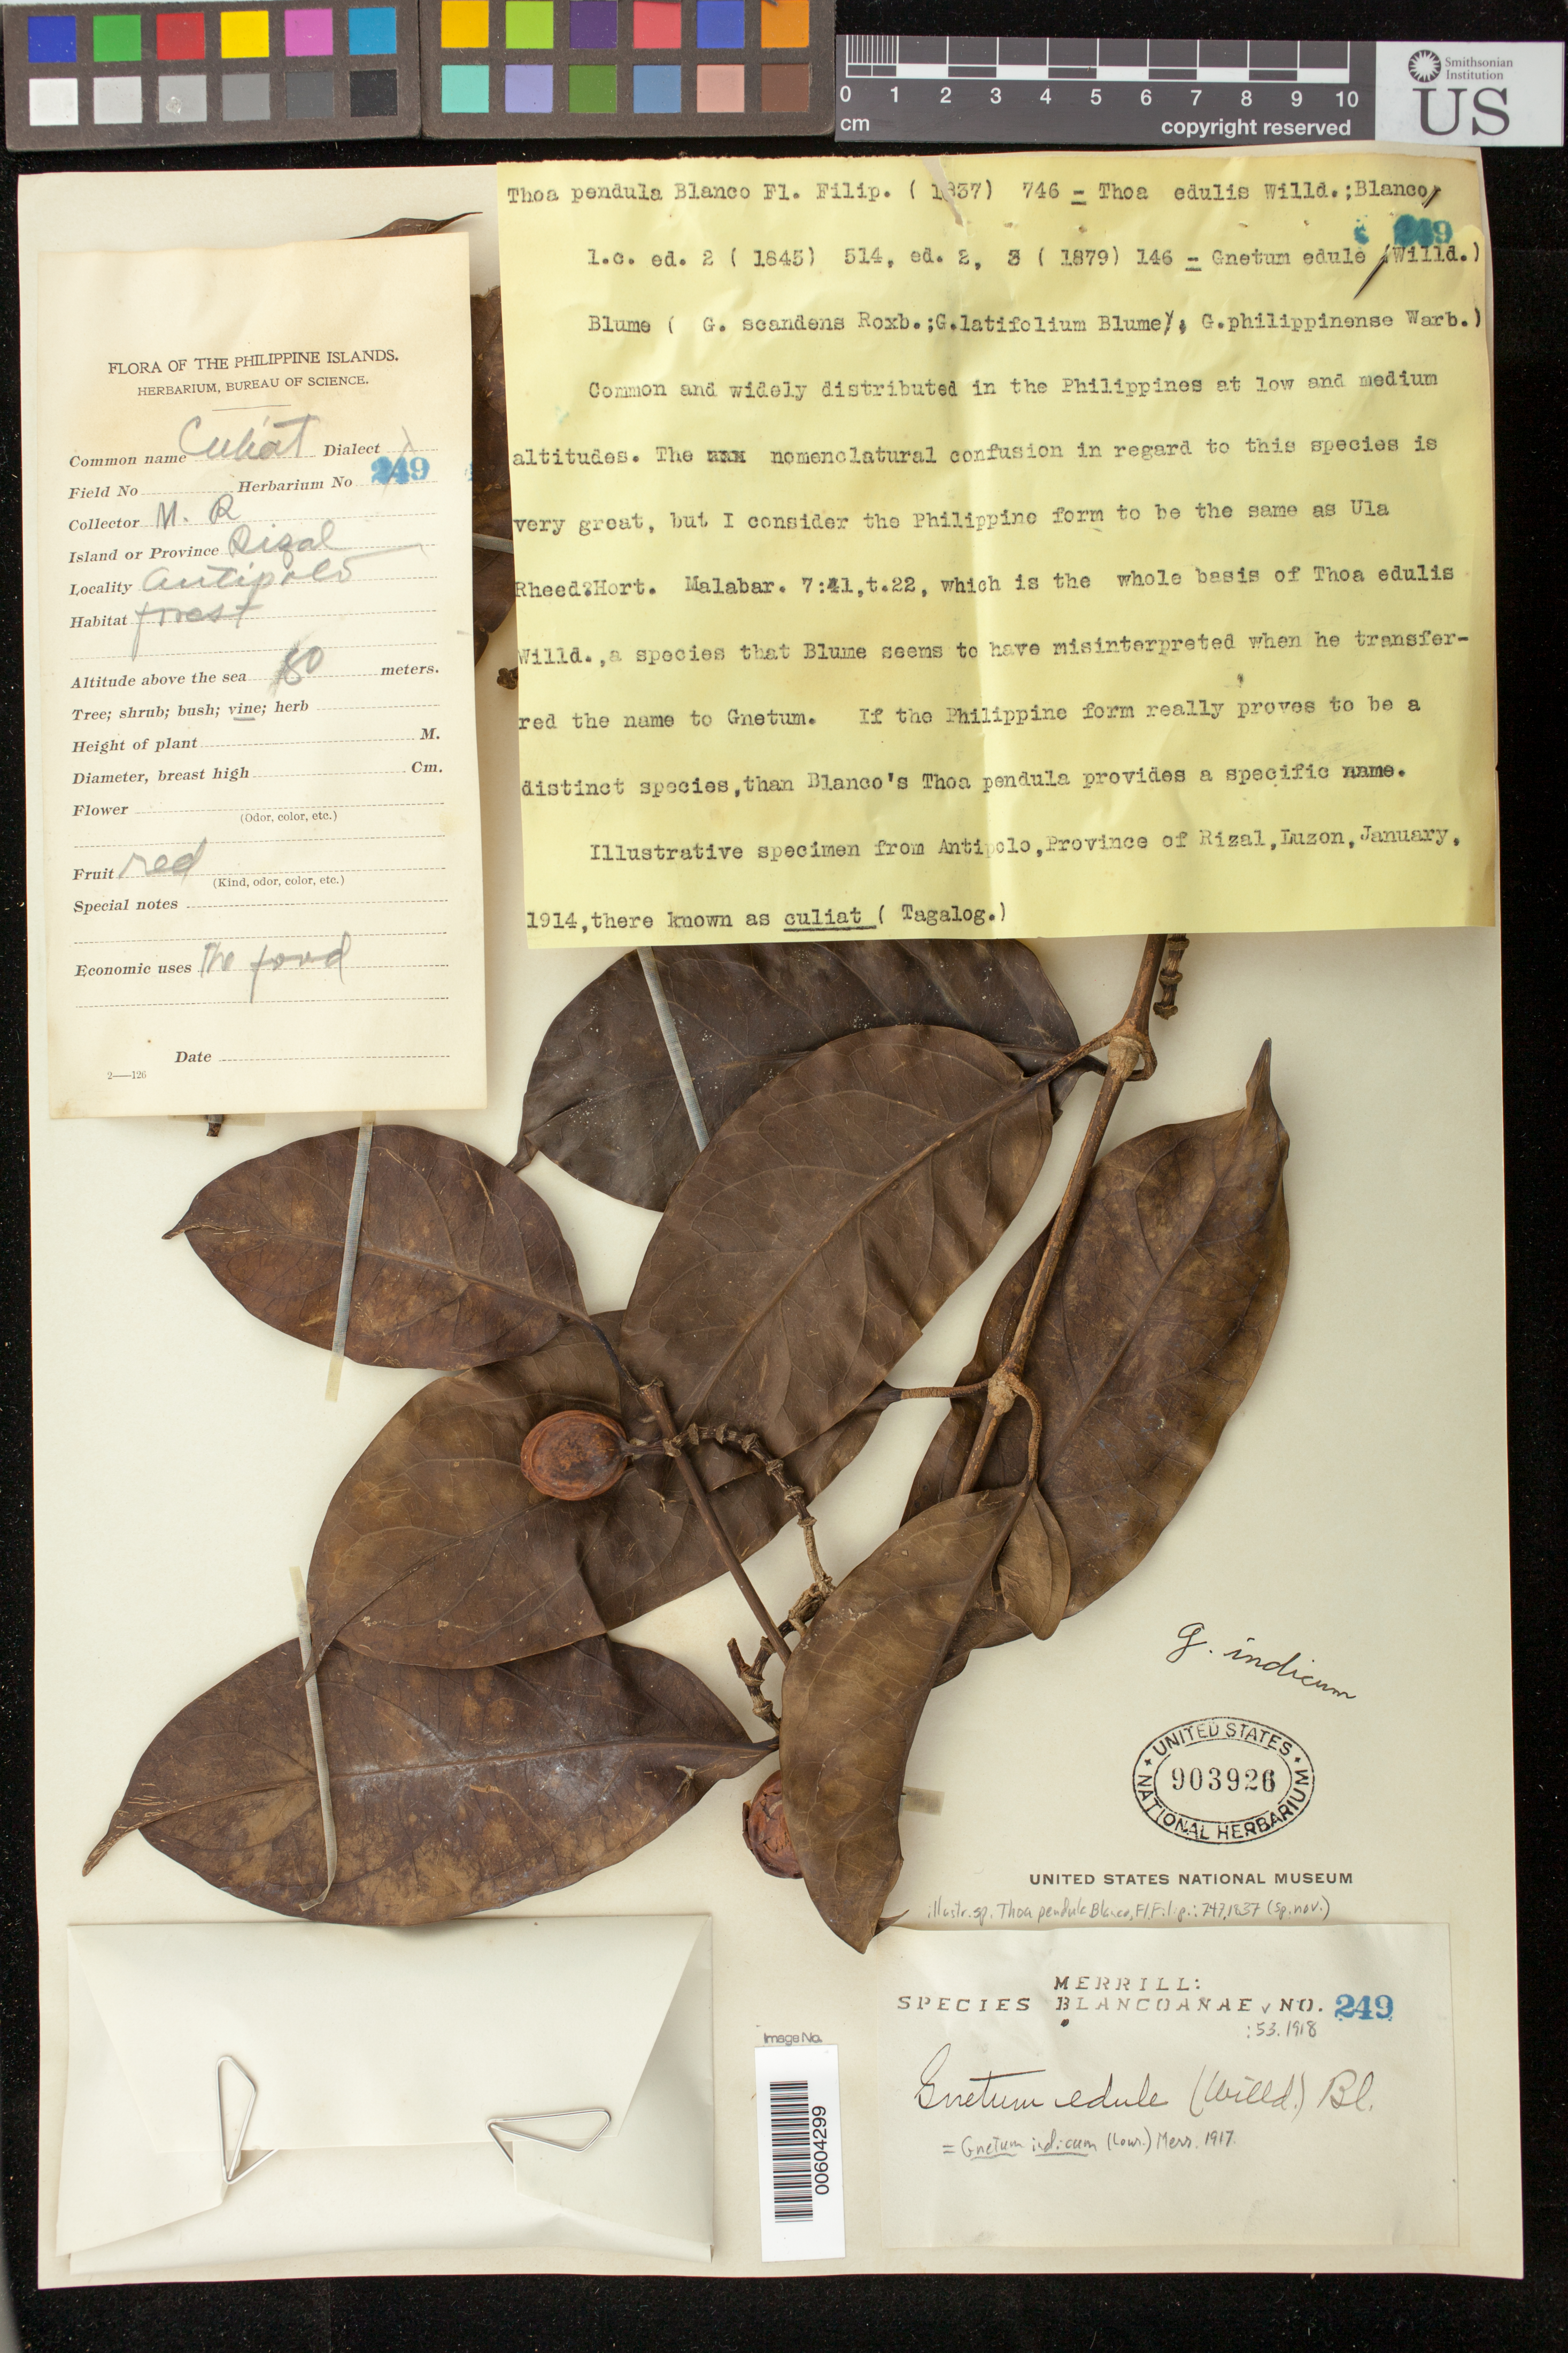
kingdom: Plantae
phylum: Tracheophyta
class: Gnetopsida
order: Gnetales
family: Gnetaceae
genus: Gnetum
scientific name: Gnetum indicum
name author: (Lour.) Merr.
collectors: R. Ramos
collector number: Sp. Blancoan. 0249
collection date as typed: Jan 1915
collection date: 1915-01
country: Philippines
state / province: Calabarzon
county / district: Rizal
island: Luzon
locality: Antipolo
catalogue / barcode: US 903926